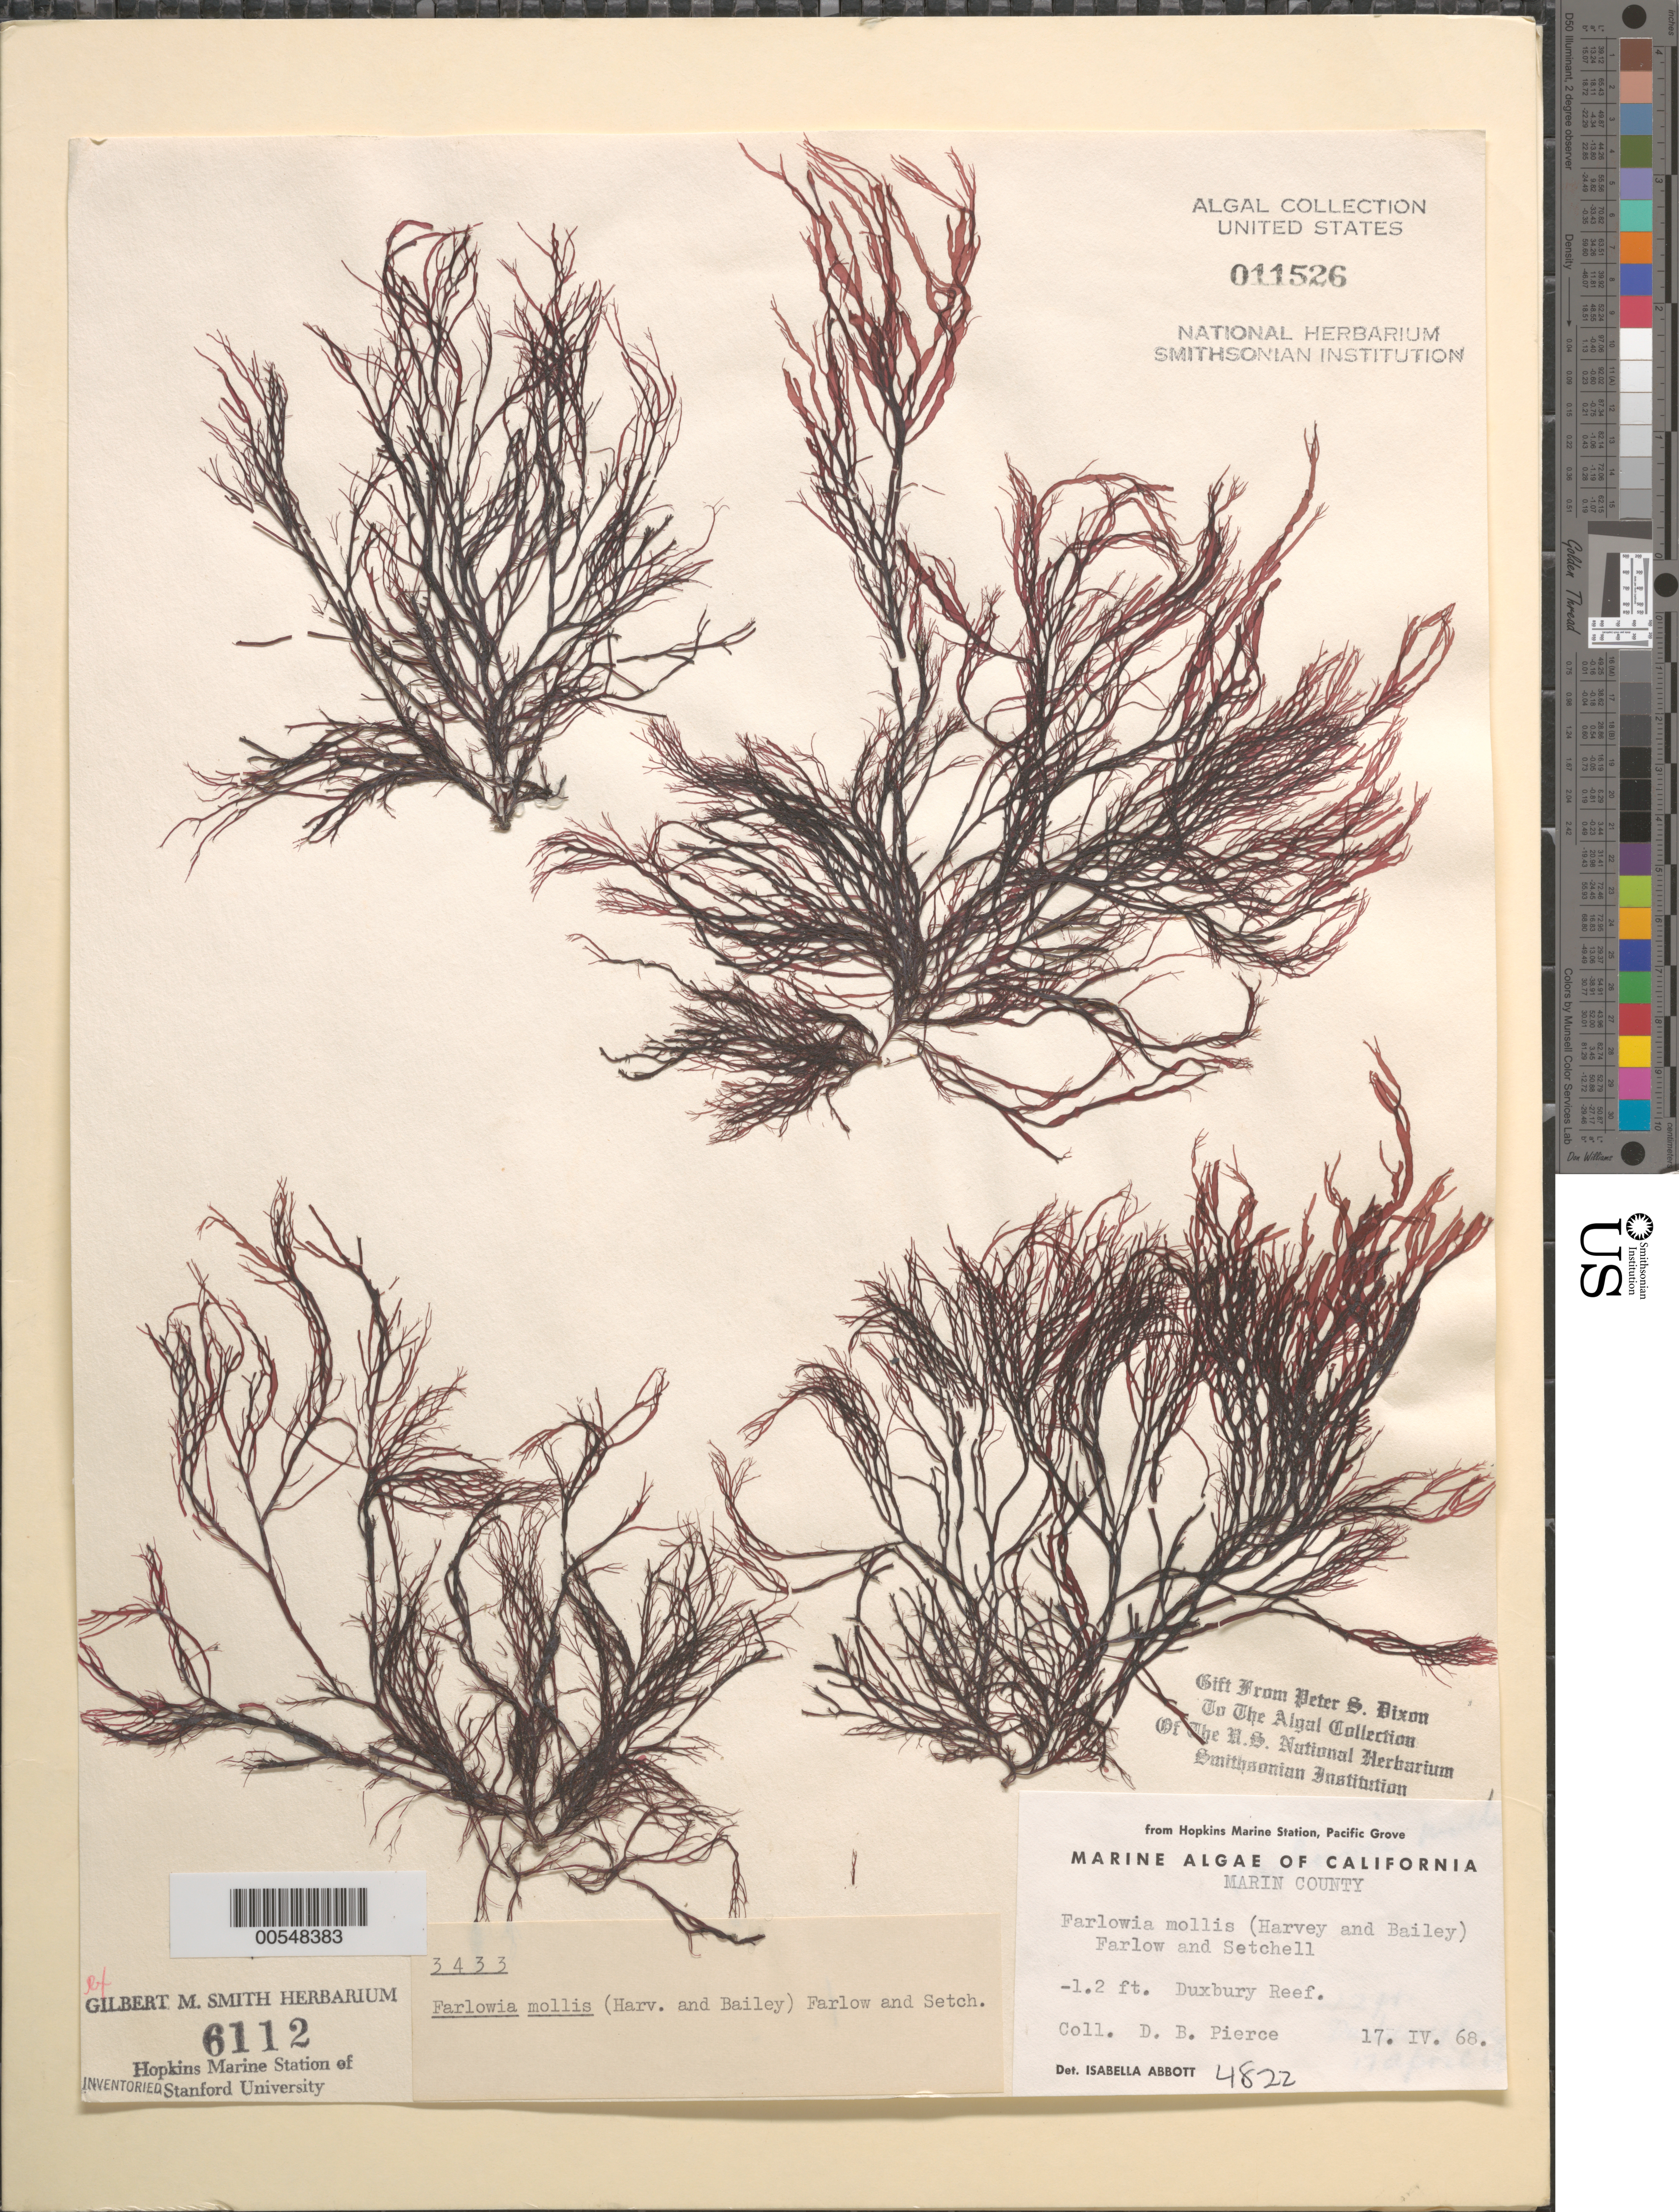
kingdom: Plantae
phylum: Rhodophyta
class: Florideophyceae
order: Gigartinales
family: Dumontiaceae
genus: Farlowia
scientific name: Farlowia mollis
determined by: Abbott, Isabella A.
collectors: D. Pierce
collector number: IAA 4822 & PSD 3433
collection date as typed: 17 Apr 1968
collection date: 1968-04-17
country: United States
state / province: California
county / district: Marin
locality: Duxbury Reef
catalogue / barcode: US 11526